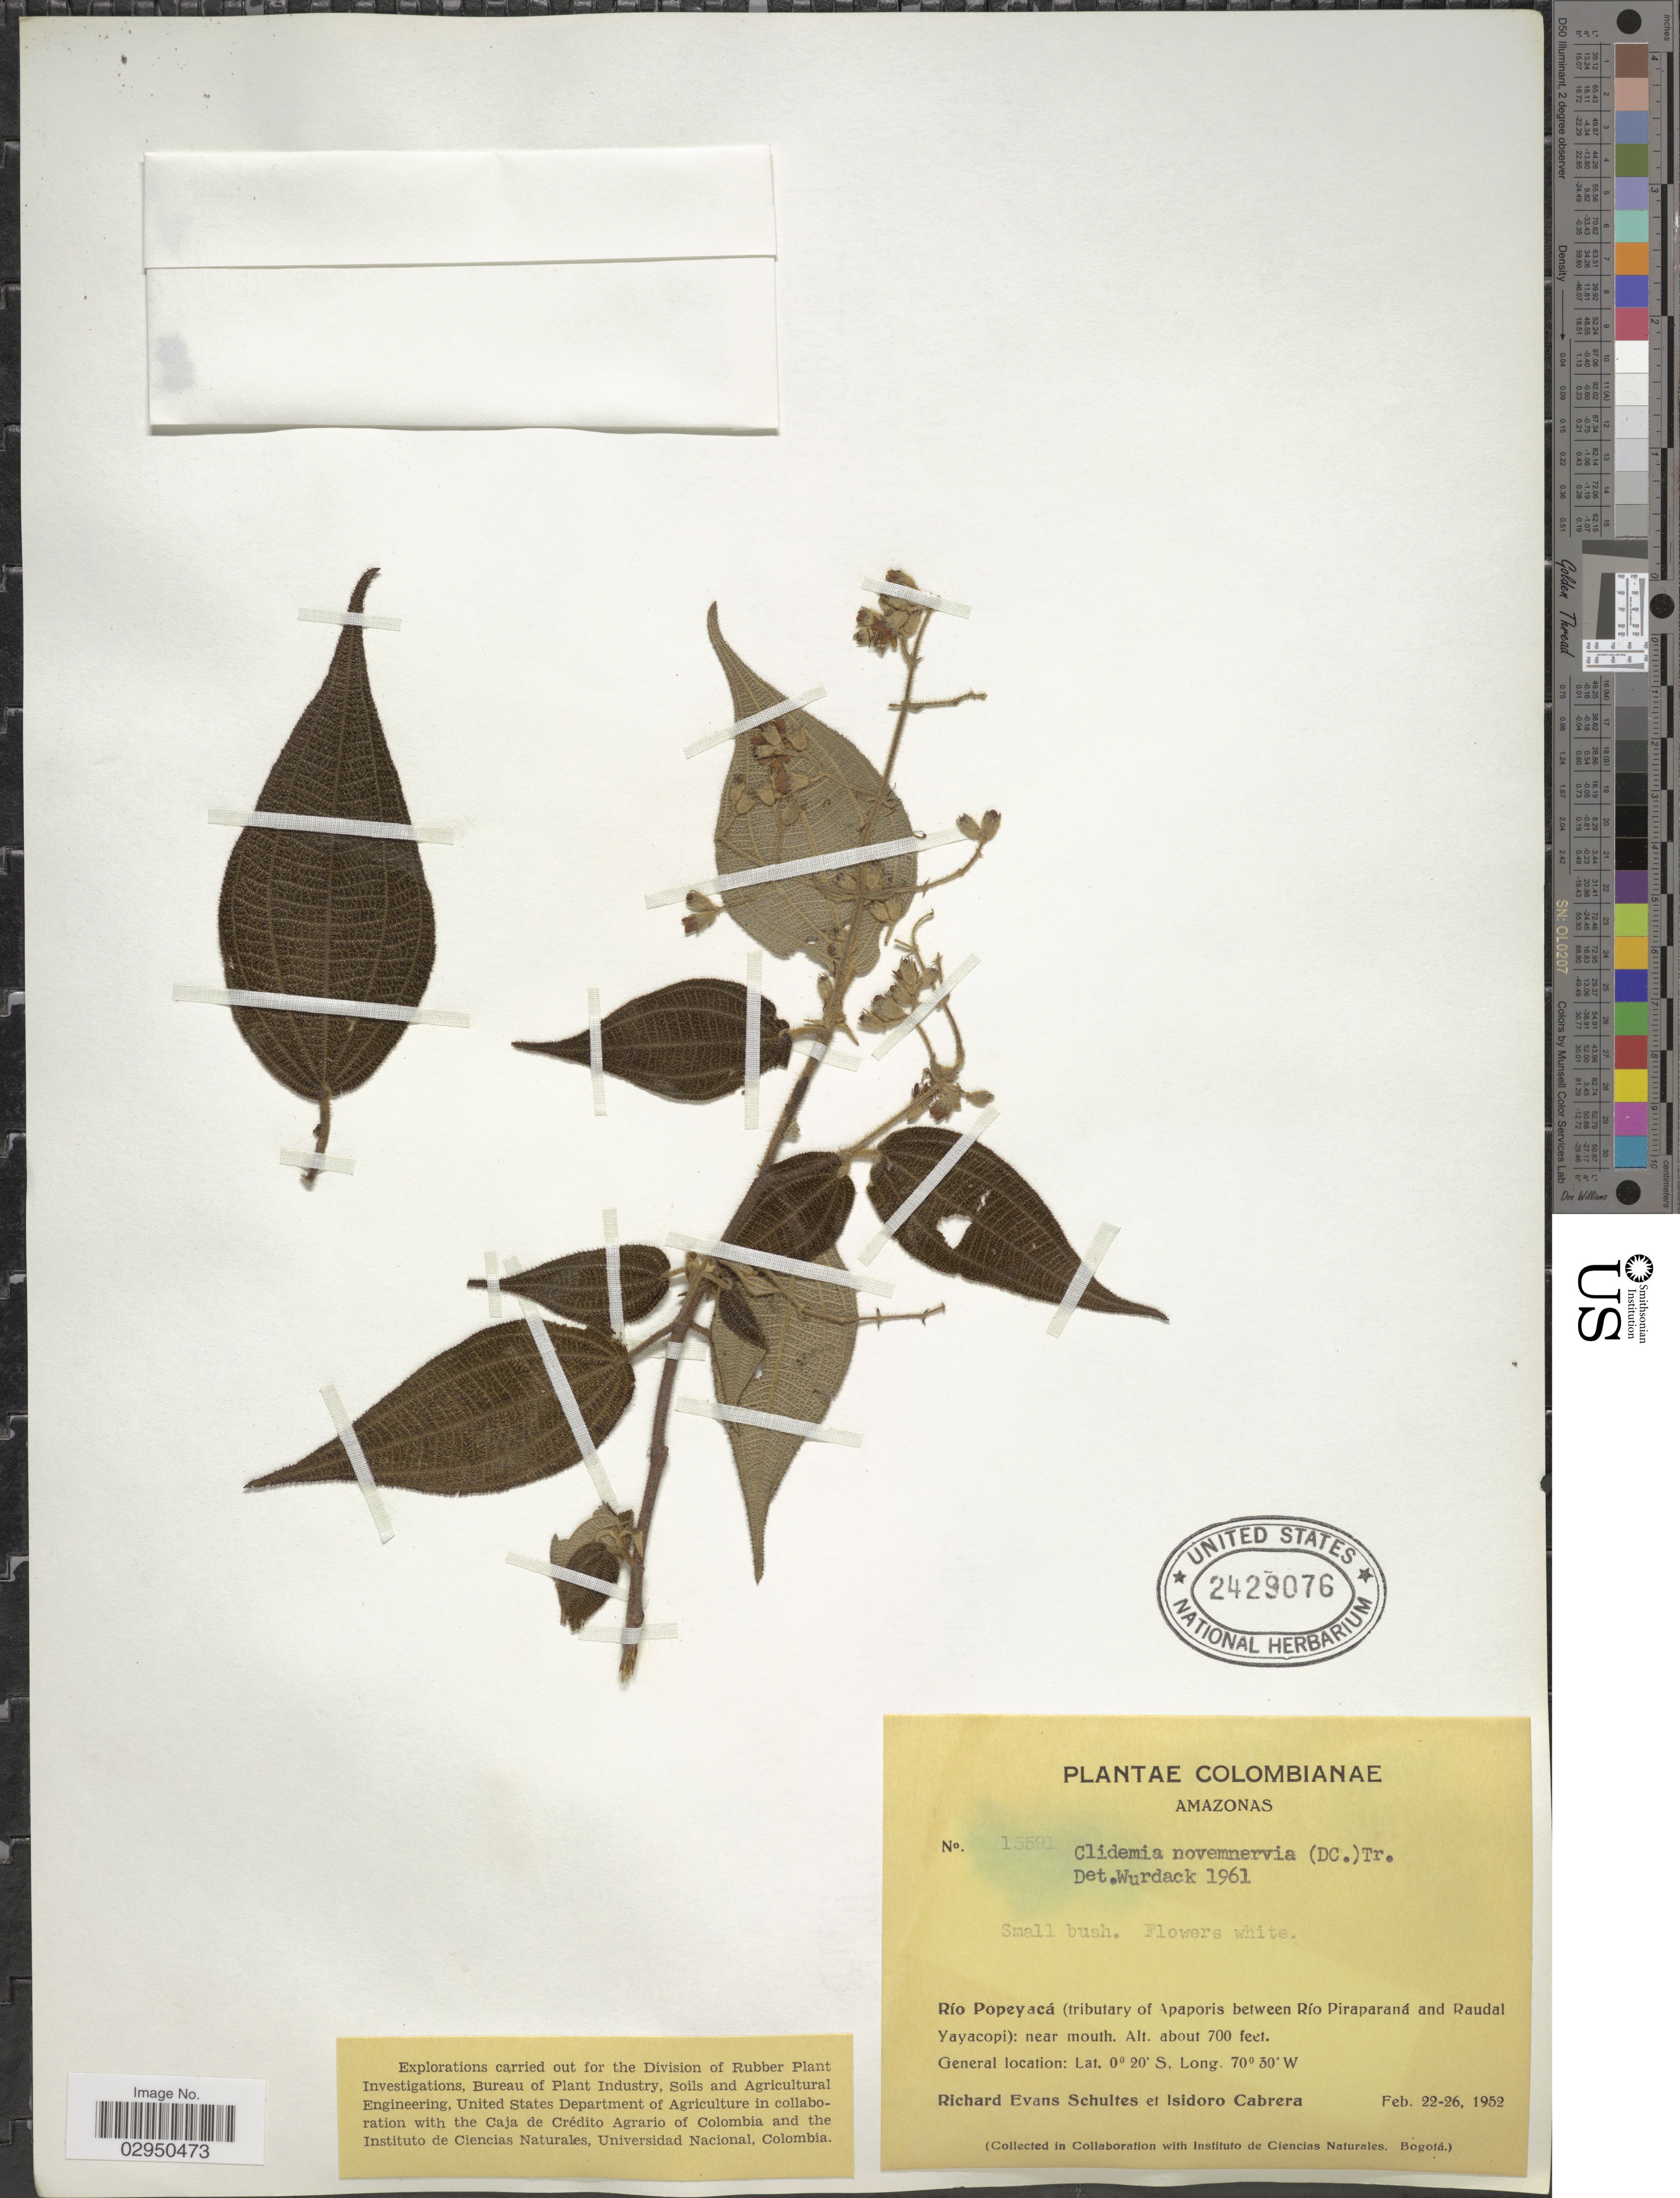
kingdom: Plantae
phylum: Tracheophyta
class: Magnoliopsida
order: Myrtales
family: Melastomataceae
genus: Clidemia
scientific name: Clidemia novemnervia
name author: (DC.) Triana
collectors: R. E. Schultes & I. Cabrera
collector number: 15591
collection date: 1952-02-22/1952-02-26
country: Colombia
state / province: Amazônas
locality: Río Popeyacá (tributary of Apaporis between Río Piraparaná and Raudal Yayacopi): near mouth.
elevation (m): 213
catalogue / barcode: US 2429076